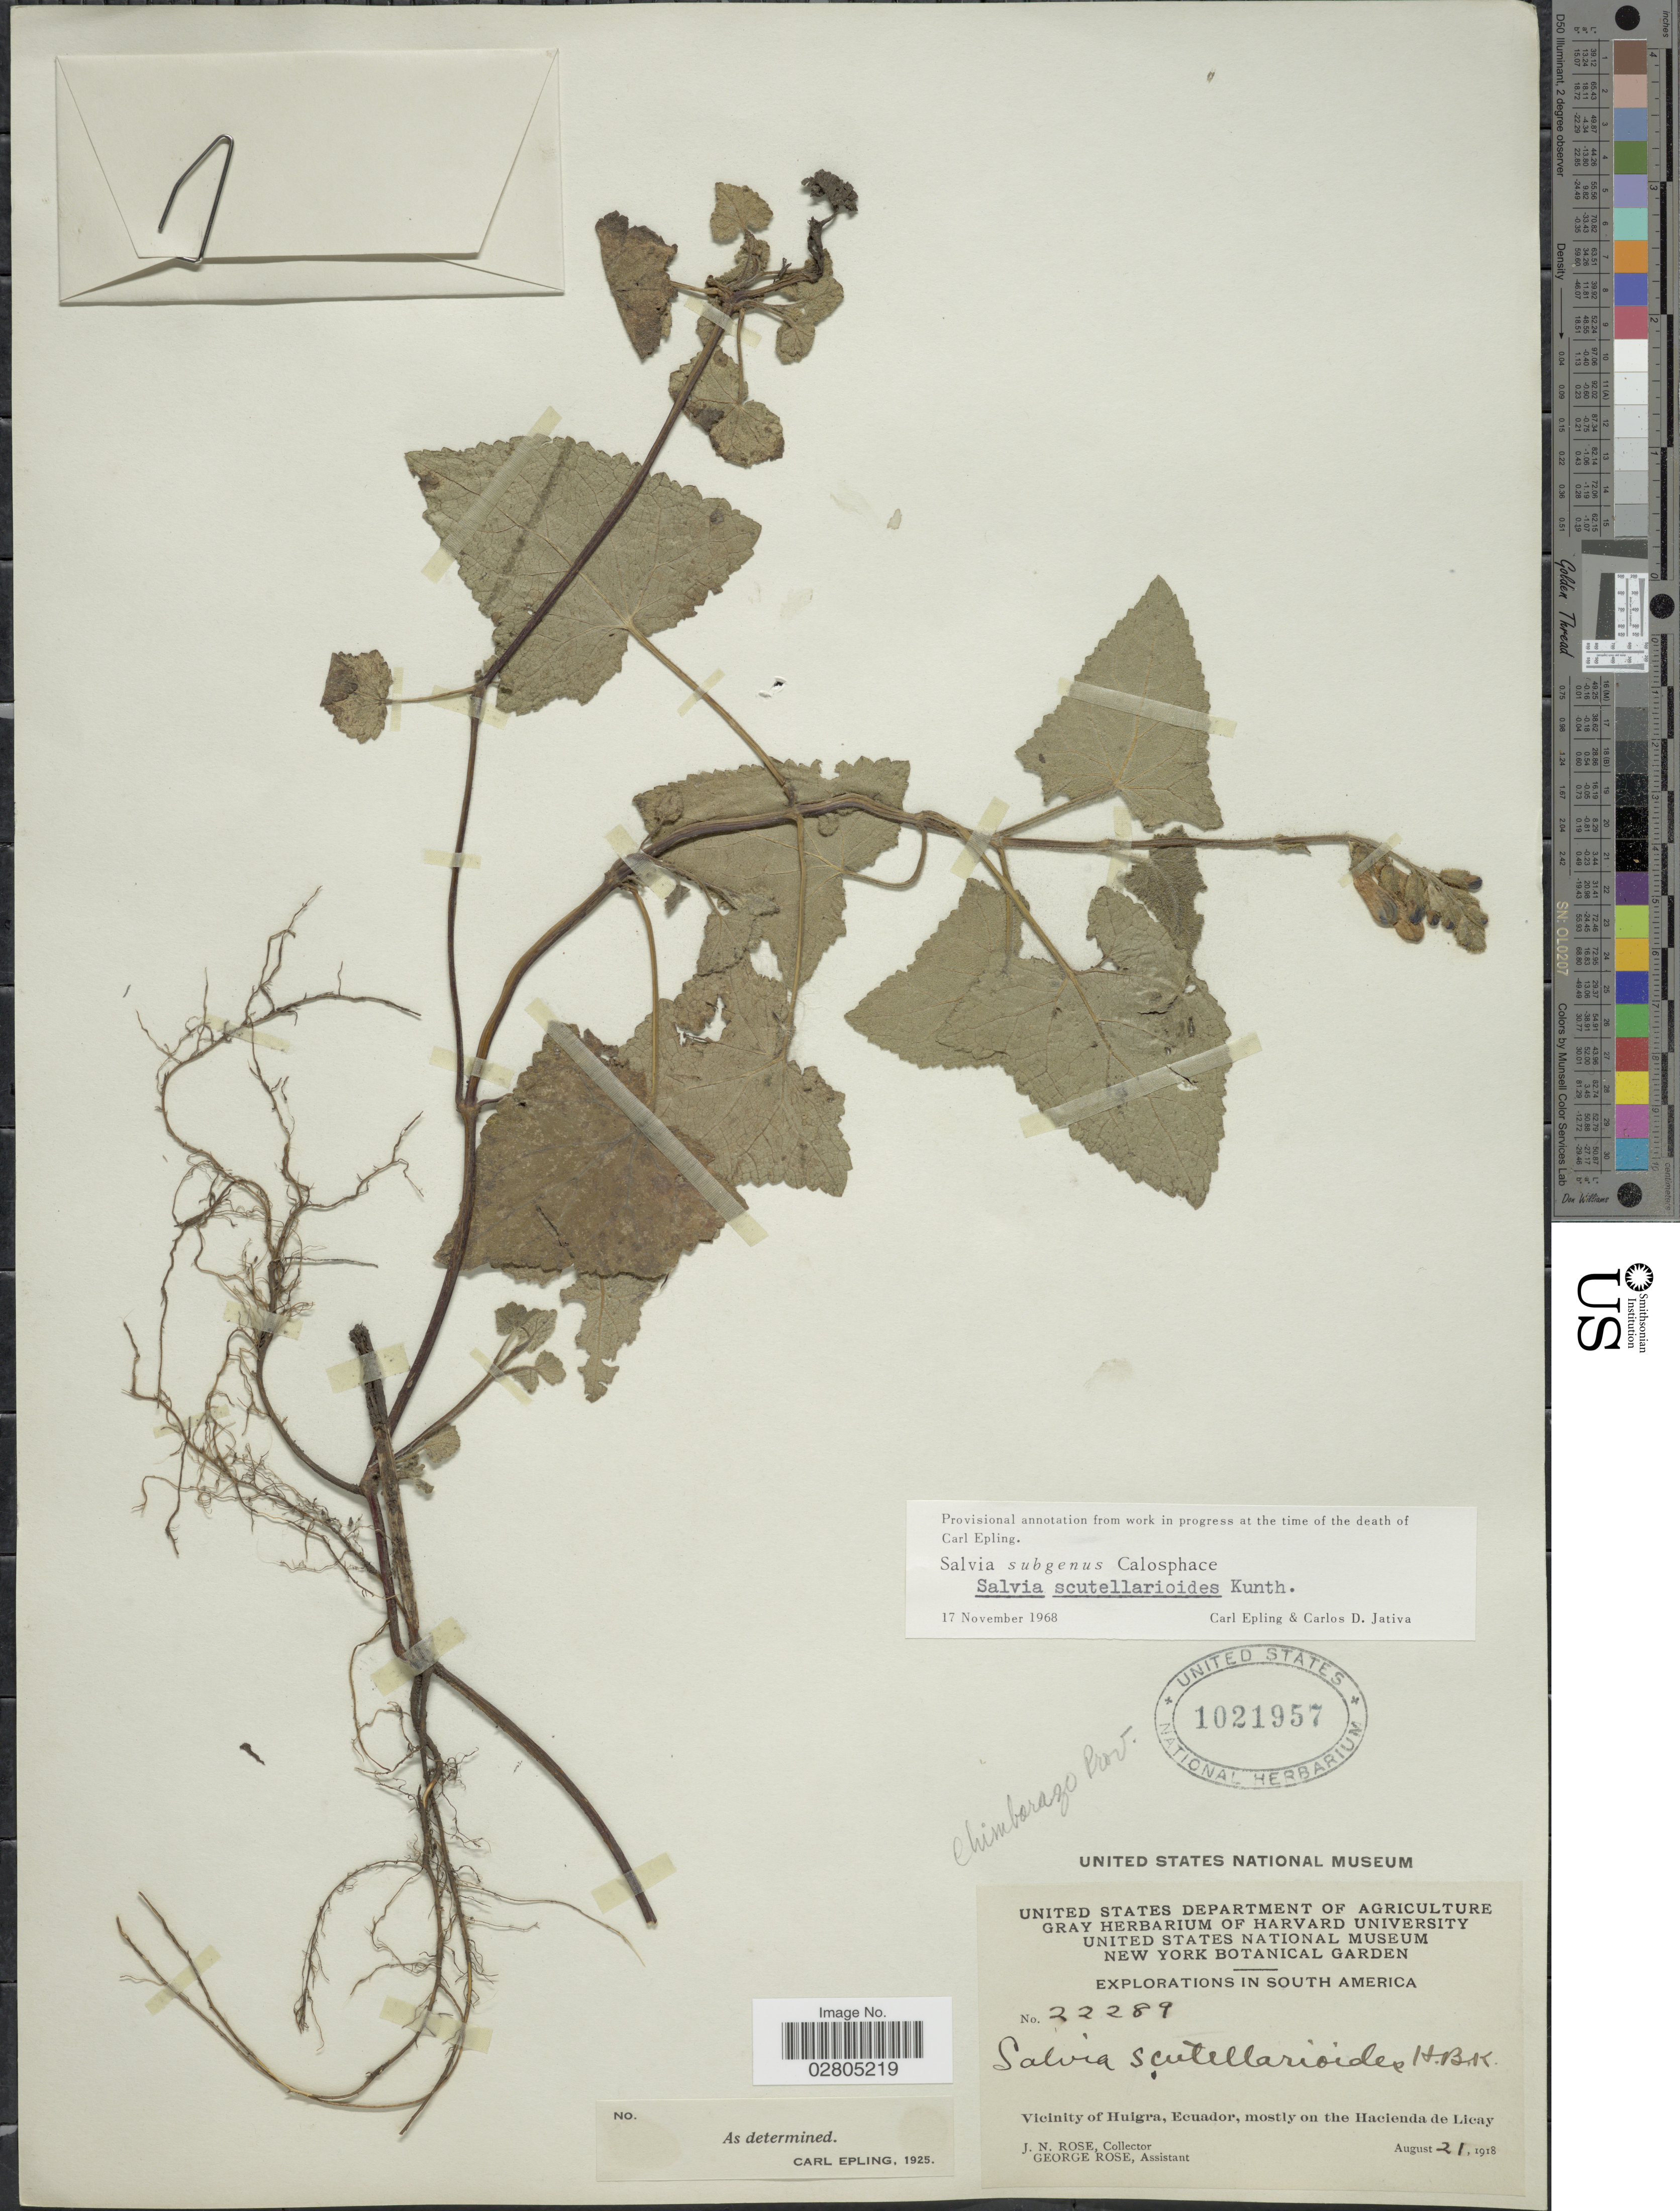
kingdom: Plantae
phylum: Tracheophyta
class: Magnoliopsida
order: Lamiales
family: Lamiaceae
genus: Salvia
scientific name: Salvia scutellarioides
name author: Kunth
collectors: J. N. Rose & G. Rose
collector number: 22289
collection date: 1918-08-21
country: Ecuador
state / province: Chimborazo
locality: Vicinity of Huigra, mostly on the Hacienda de Licay.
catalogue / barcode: US 1021957